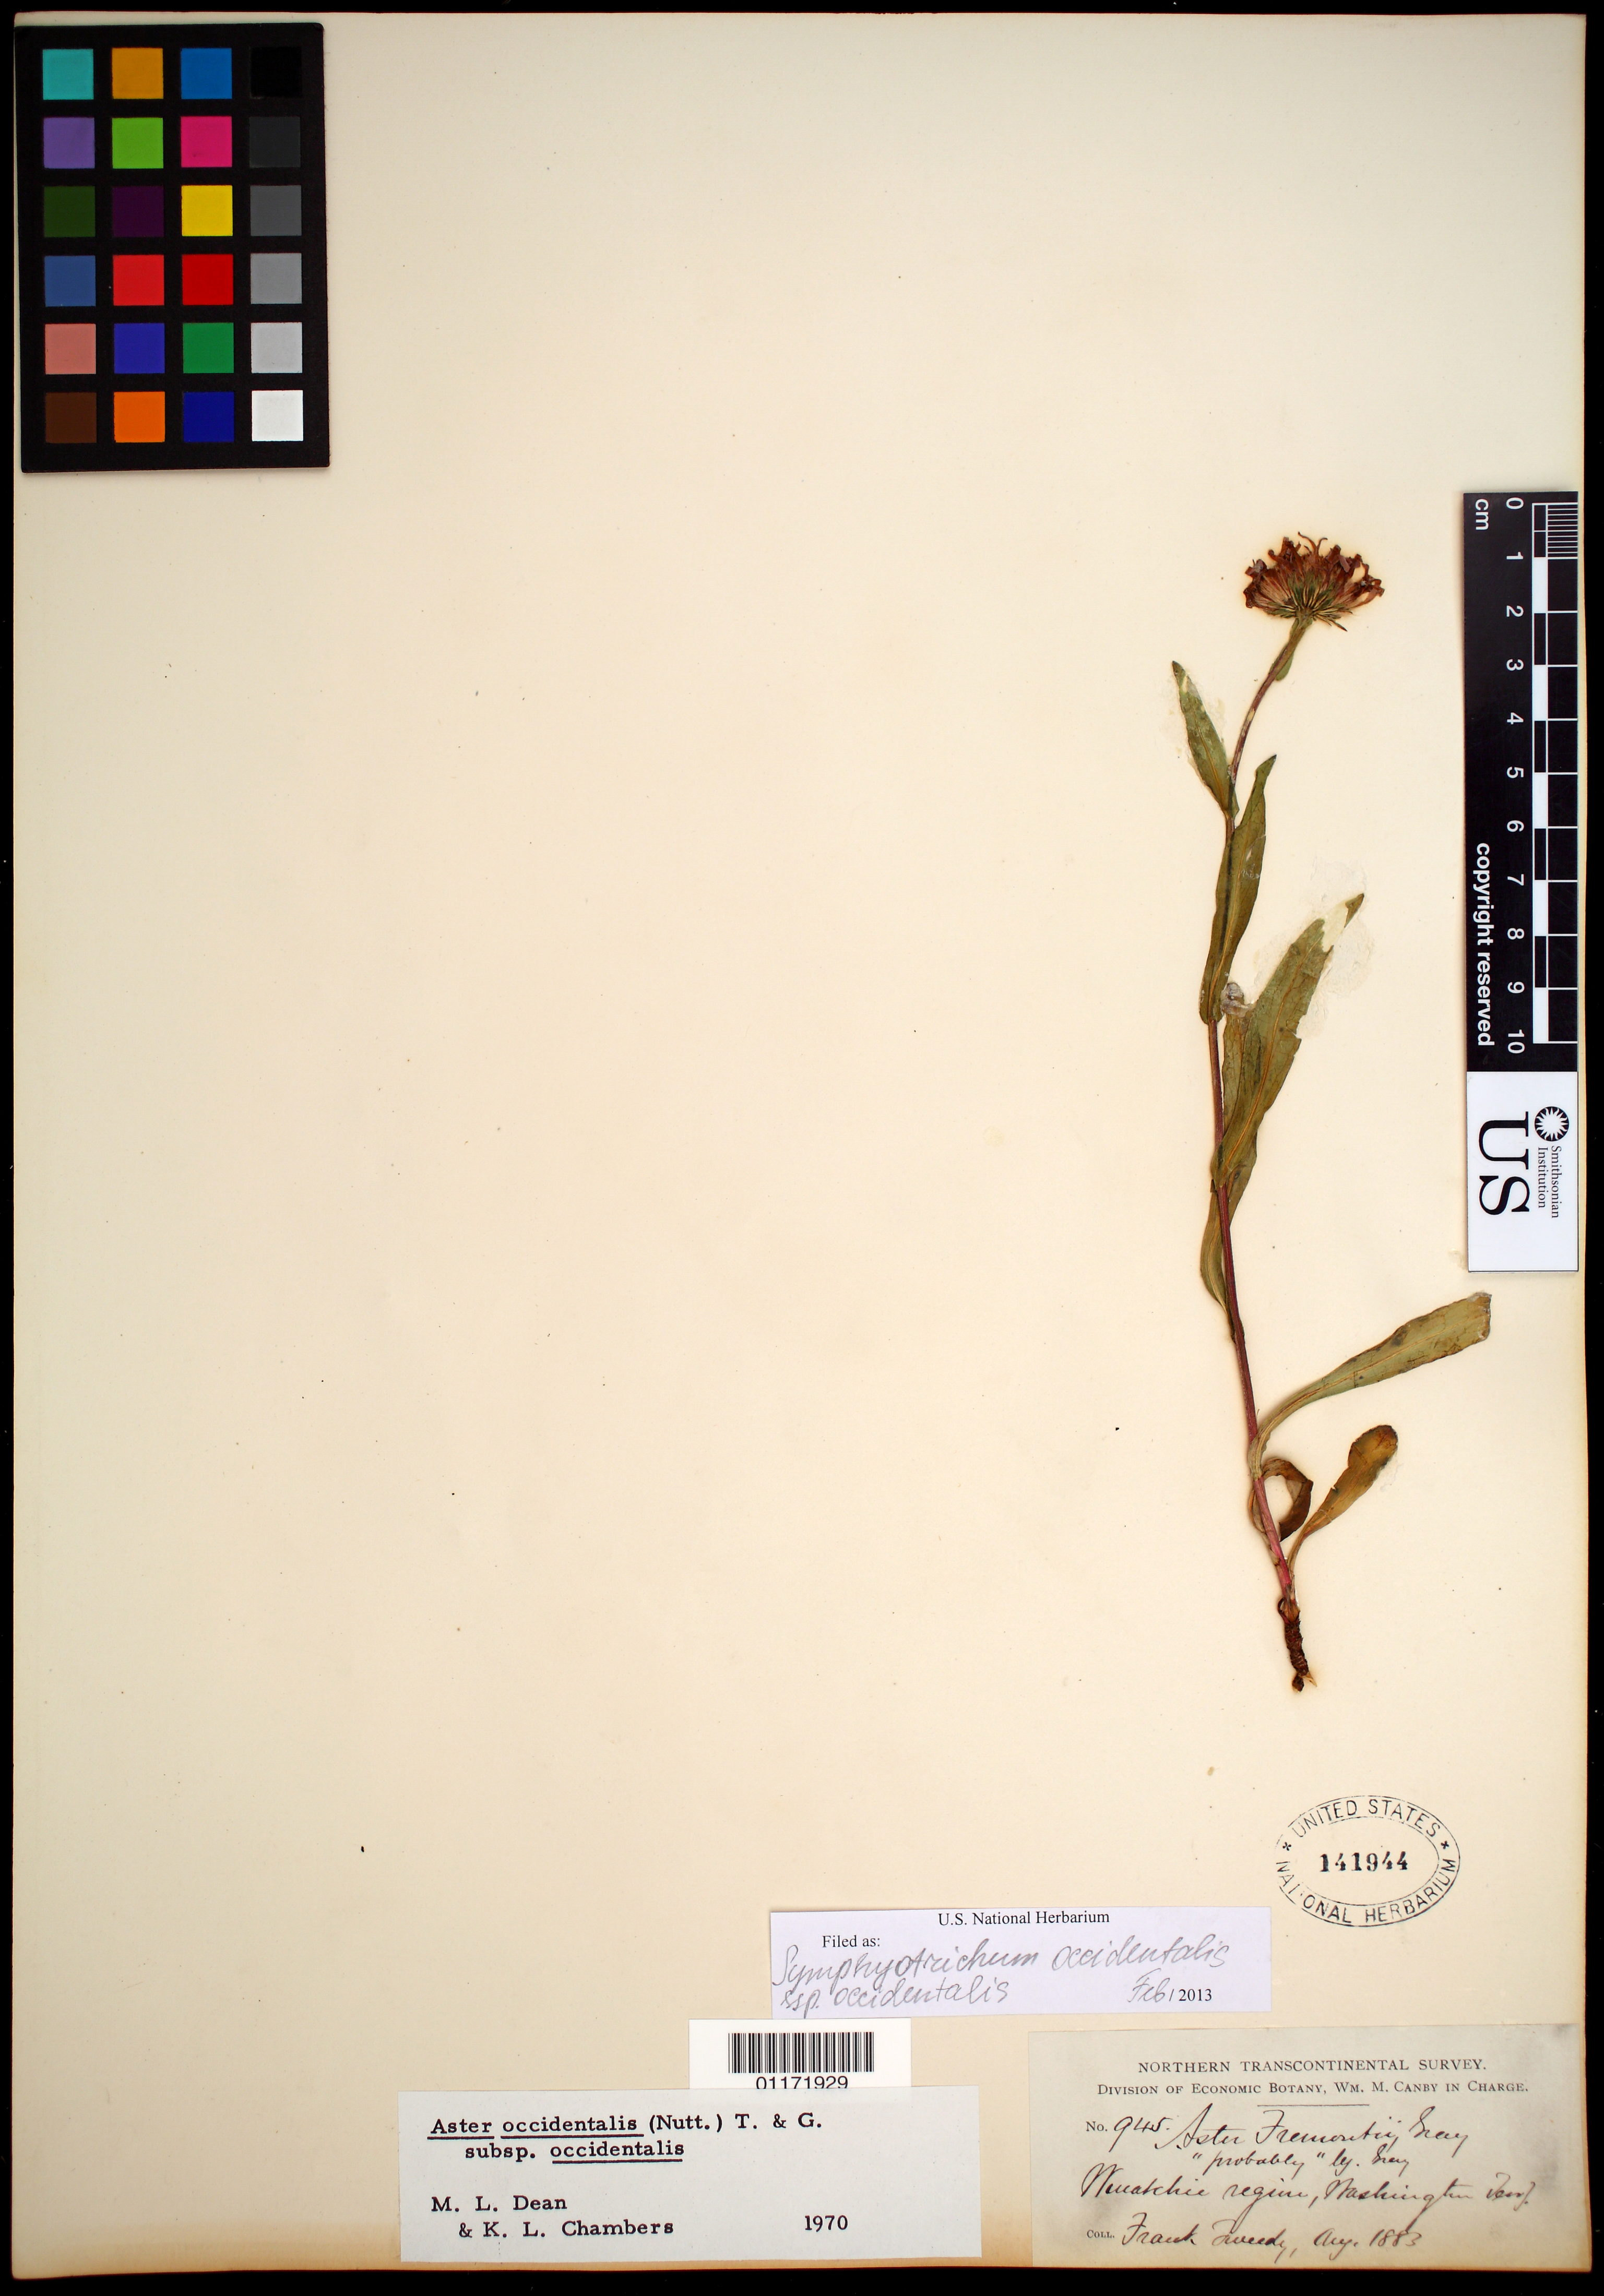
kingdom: Plantae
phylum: Tracheophyta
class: Magnoliopsida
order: Asterales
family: Asteraceae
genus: Symphyotrichum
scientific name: Symphyotrichum spathulatum var. spathulatum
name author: (Lindl.) G.L. Nesom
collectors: F. Tweedy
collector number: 945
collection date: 1883-08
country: United States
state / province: Washington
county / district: Chelan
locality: Wenatchee region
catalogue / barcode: US 141944